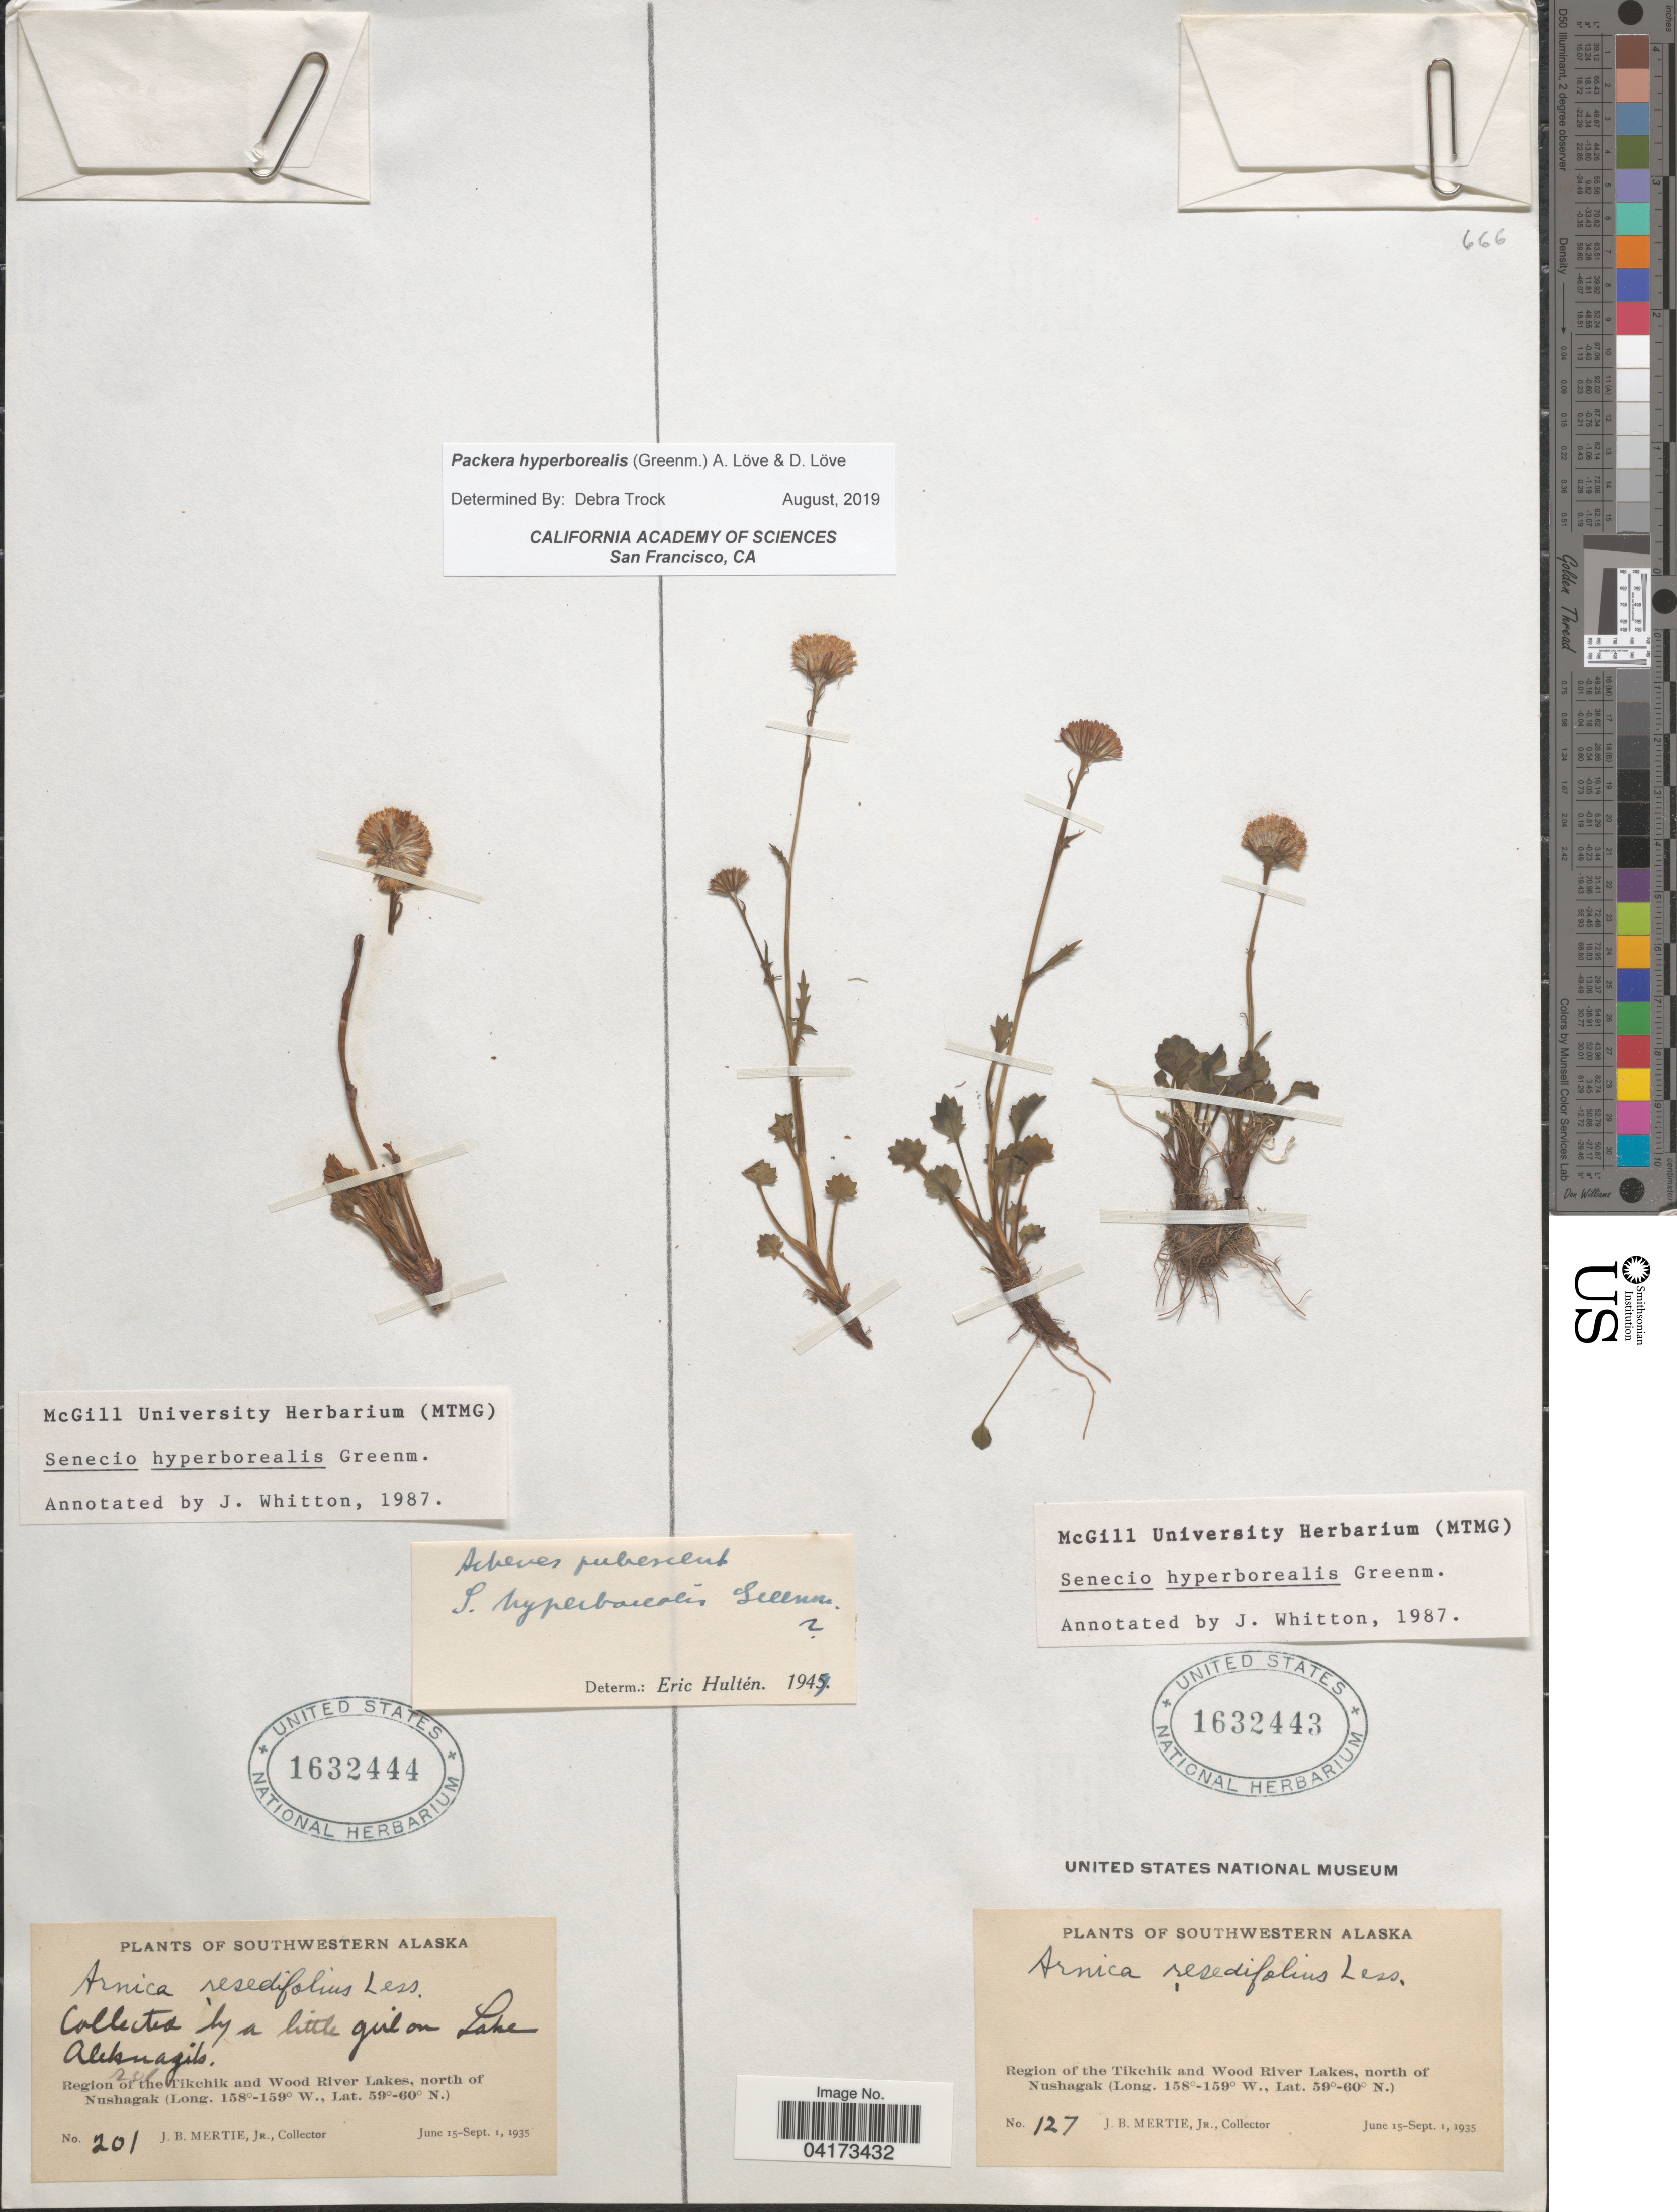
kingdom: Plantae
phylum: Tracheophyta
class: Magnoliopsida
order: Asterales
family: Asteraceae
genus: Packera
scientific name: Packera hyperborealis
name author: (Greenm.) Á. Löve & D. Löve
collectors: J. Mertie Jr.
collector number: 127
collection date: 1935-06-15/1935-09-01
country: United States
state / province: Alaska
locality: Southwestern Alaska. Region of the Tikchik and Wood River Lakes, north of Nushagak.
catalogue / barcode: US 1632443-2